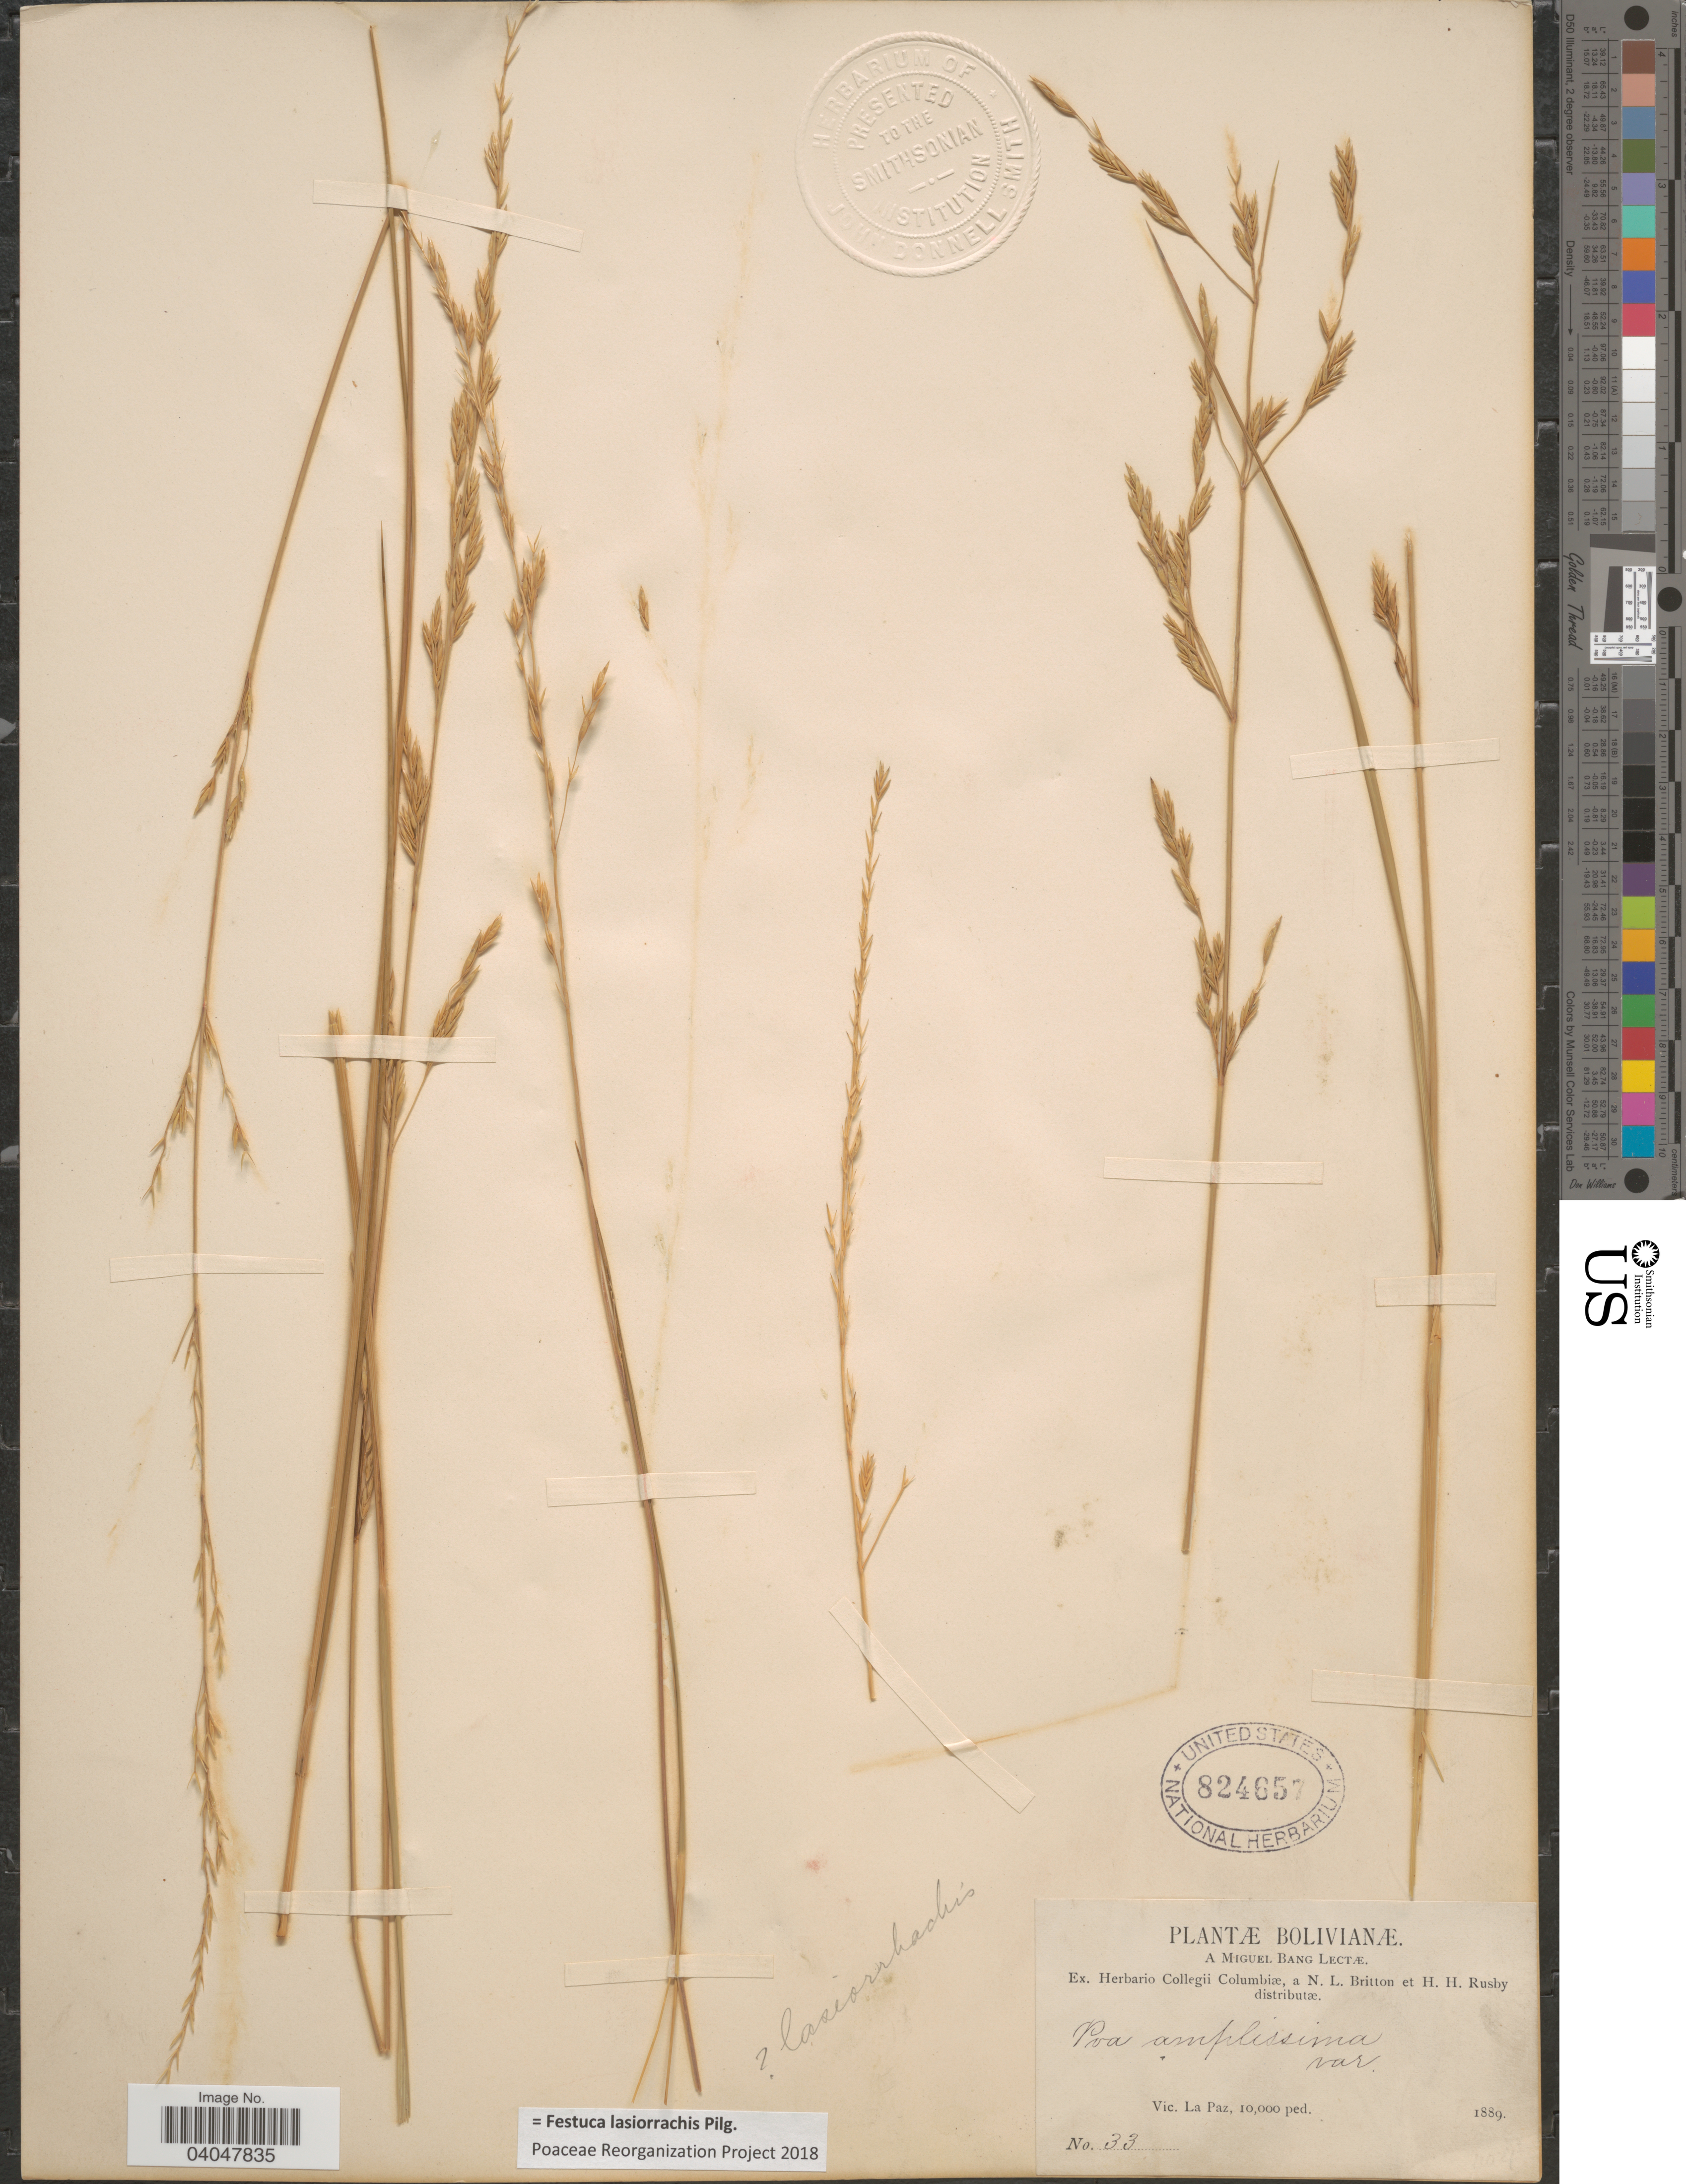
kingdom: Plantae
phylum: Tracheophyta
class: Liliopsida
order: Poales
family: Poaceae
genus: Festuca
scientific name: Festuca lasiorrhachis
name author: Pilg.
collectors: M. Bang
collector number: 33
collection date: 1889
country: Bolivia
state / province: La Paz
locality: Vic. La Paz.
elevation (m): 3048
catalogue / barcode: US 824657